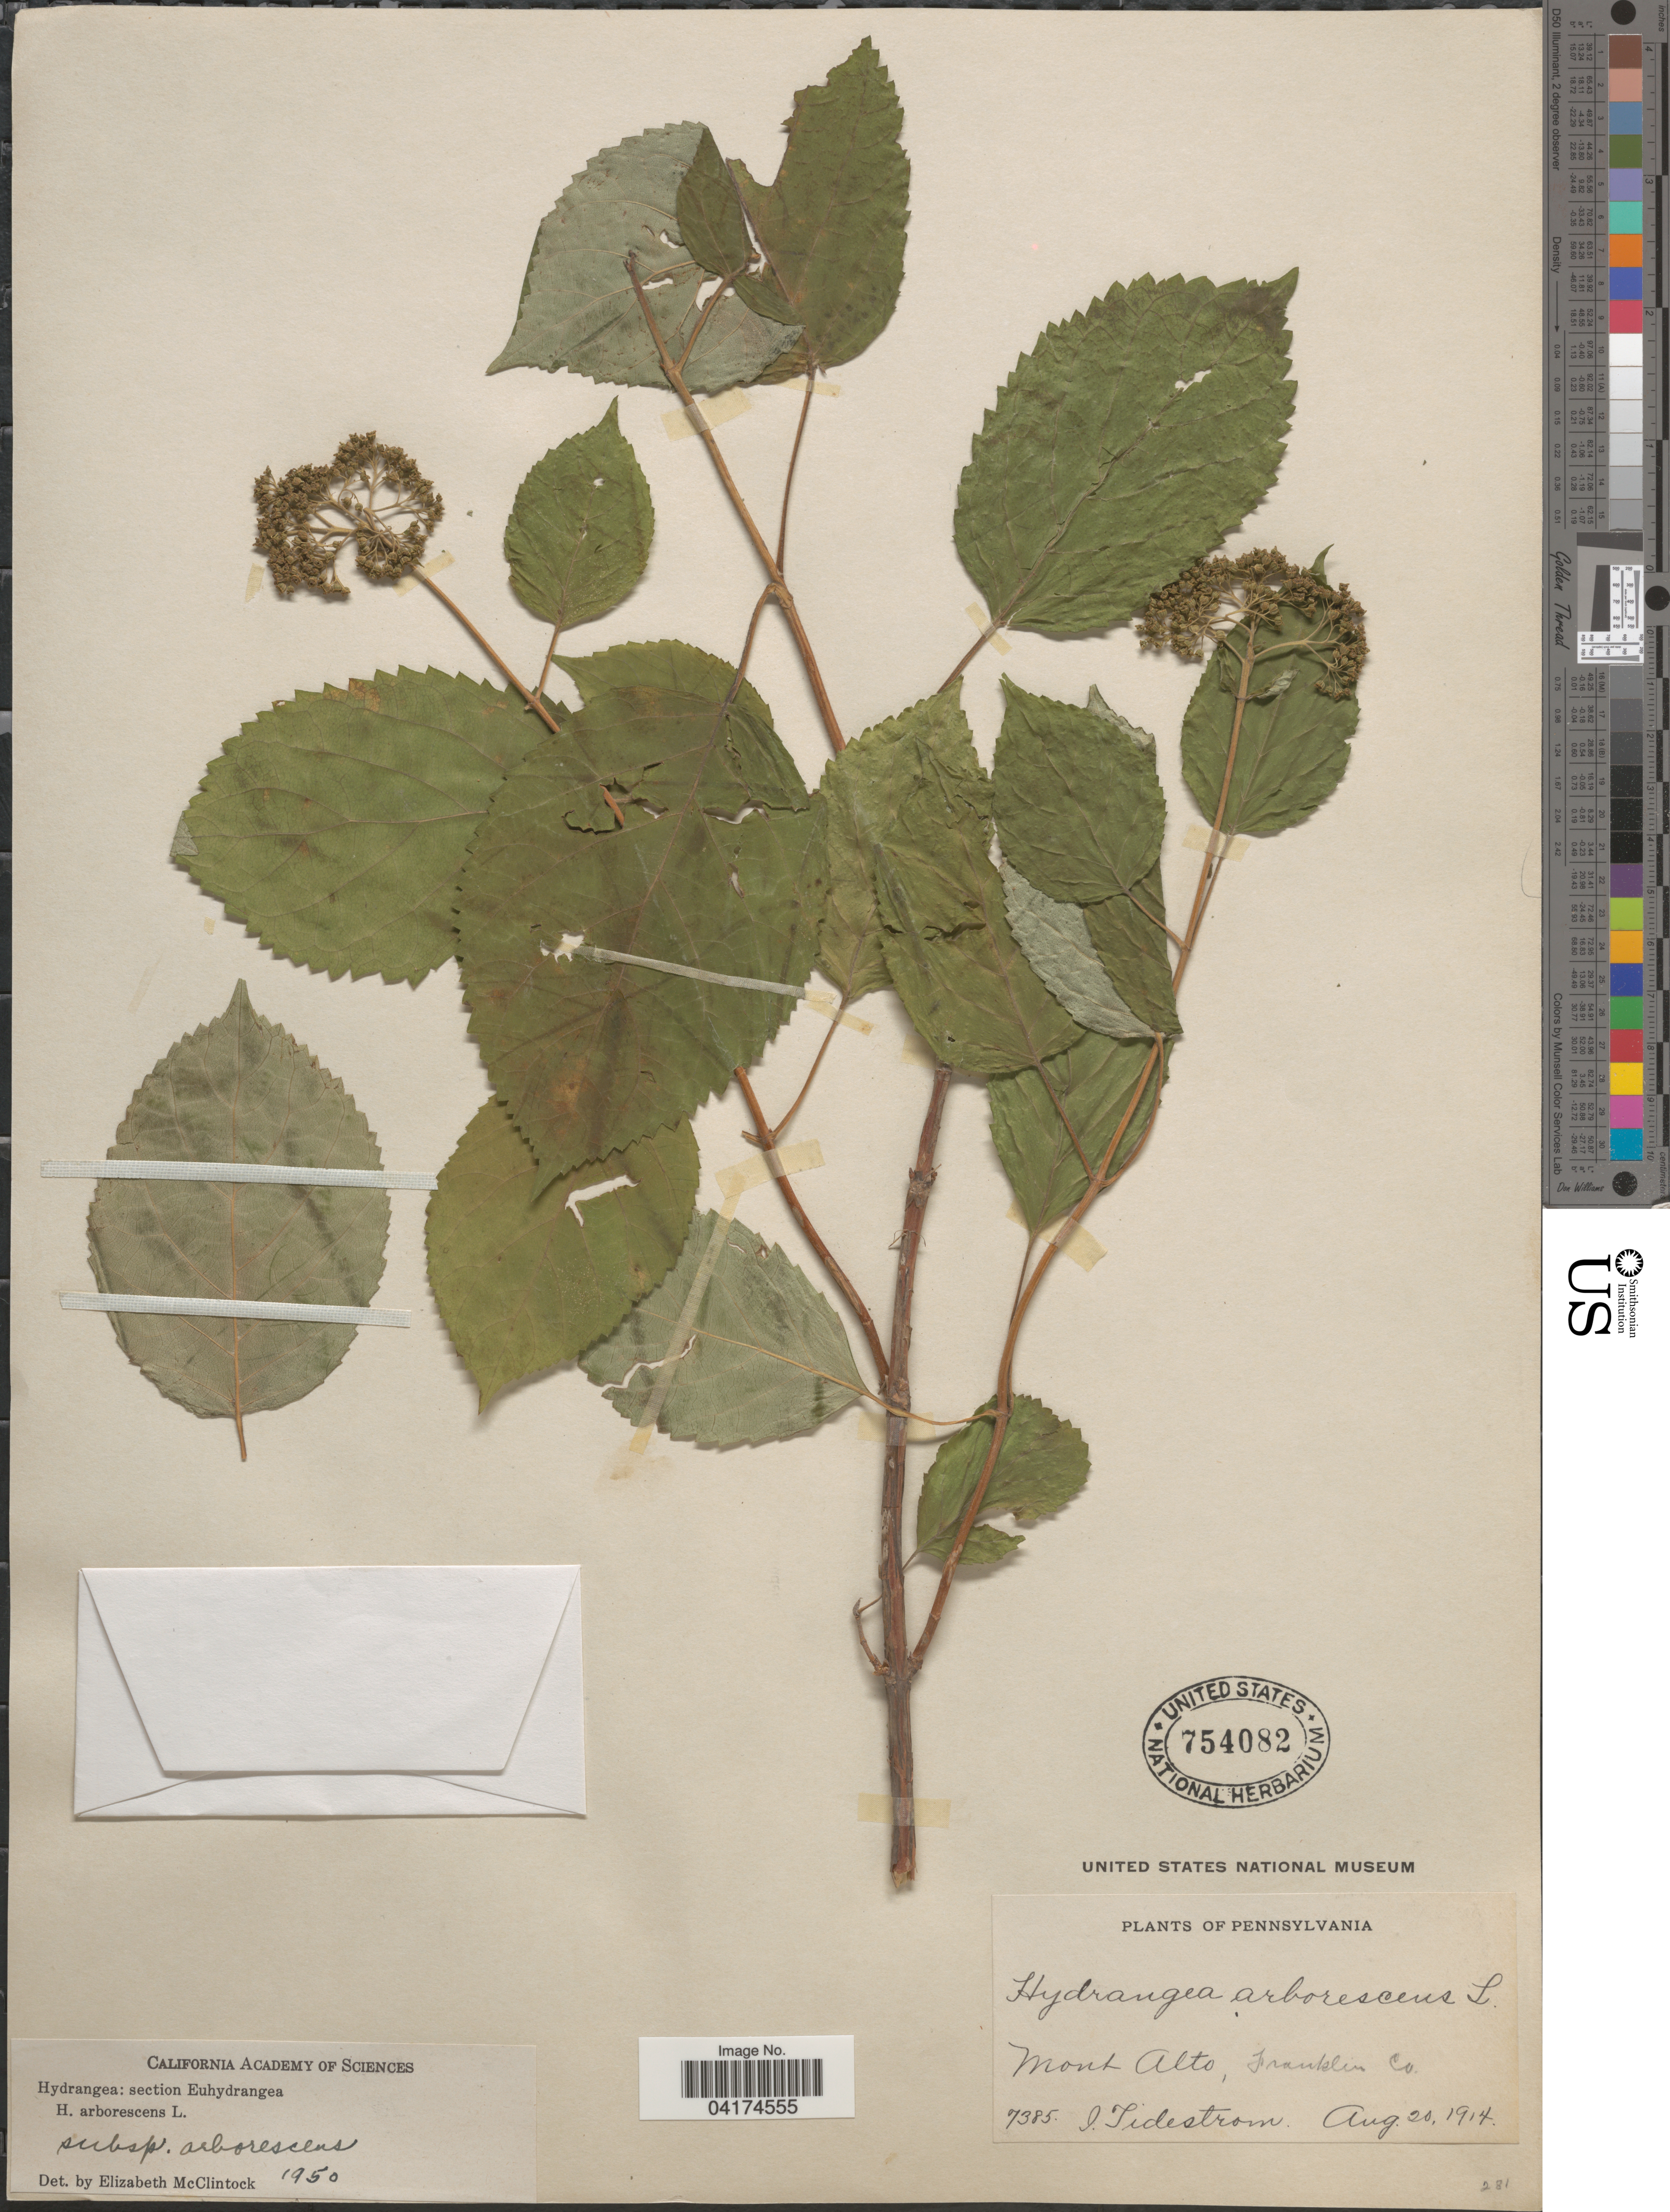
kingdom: Plantae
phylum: Tracheophyta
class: Magnoliopsida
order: Cornales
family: Hydrangeaceae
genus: Hydrangea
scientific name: Hydrangea arborescens subsp. arborescens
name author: L.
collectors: I. F. Tidestrom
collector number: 7385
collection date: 1914-08-20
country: United States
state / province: Pennsylvania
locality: Mont Alto, Franklin Co.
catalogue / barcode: US 754082